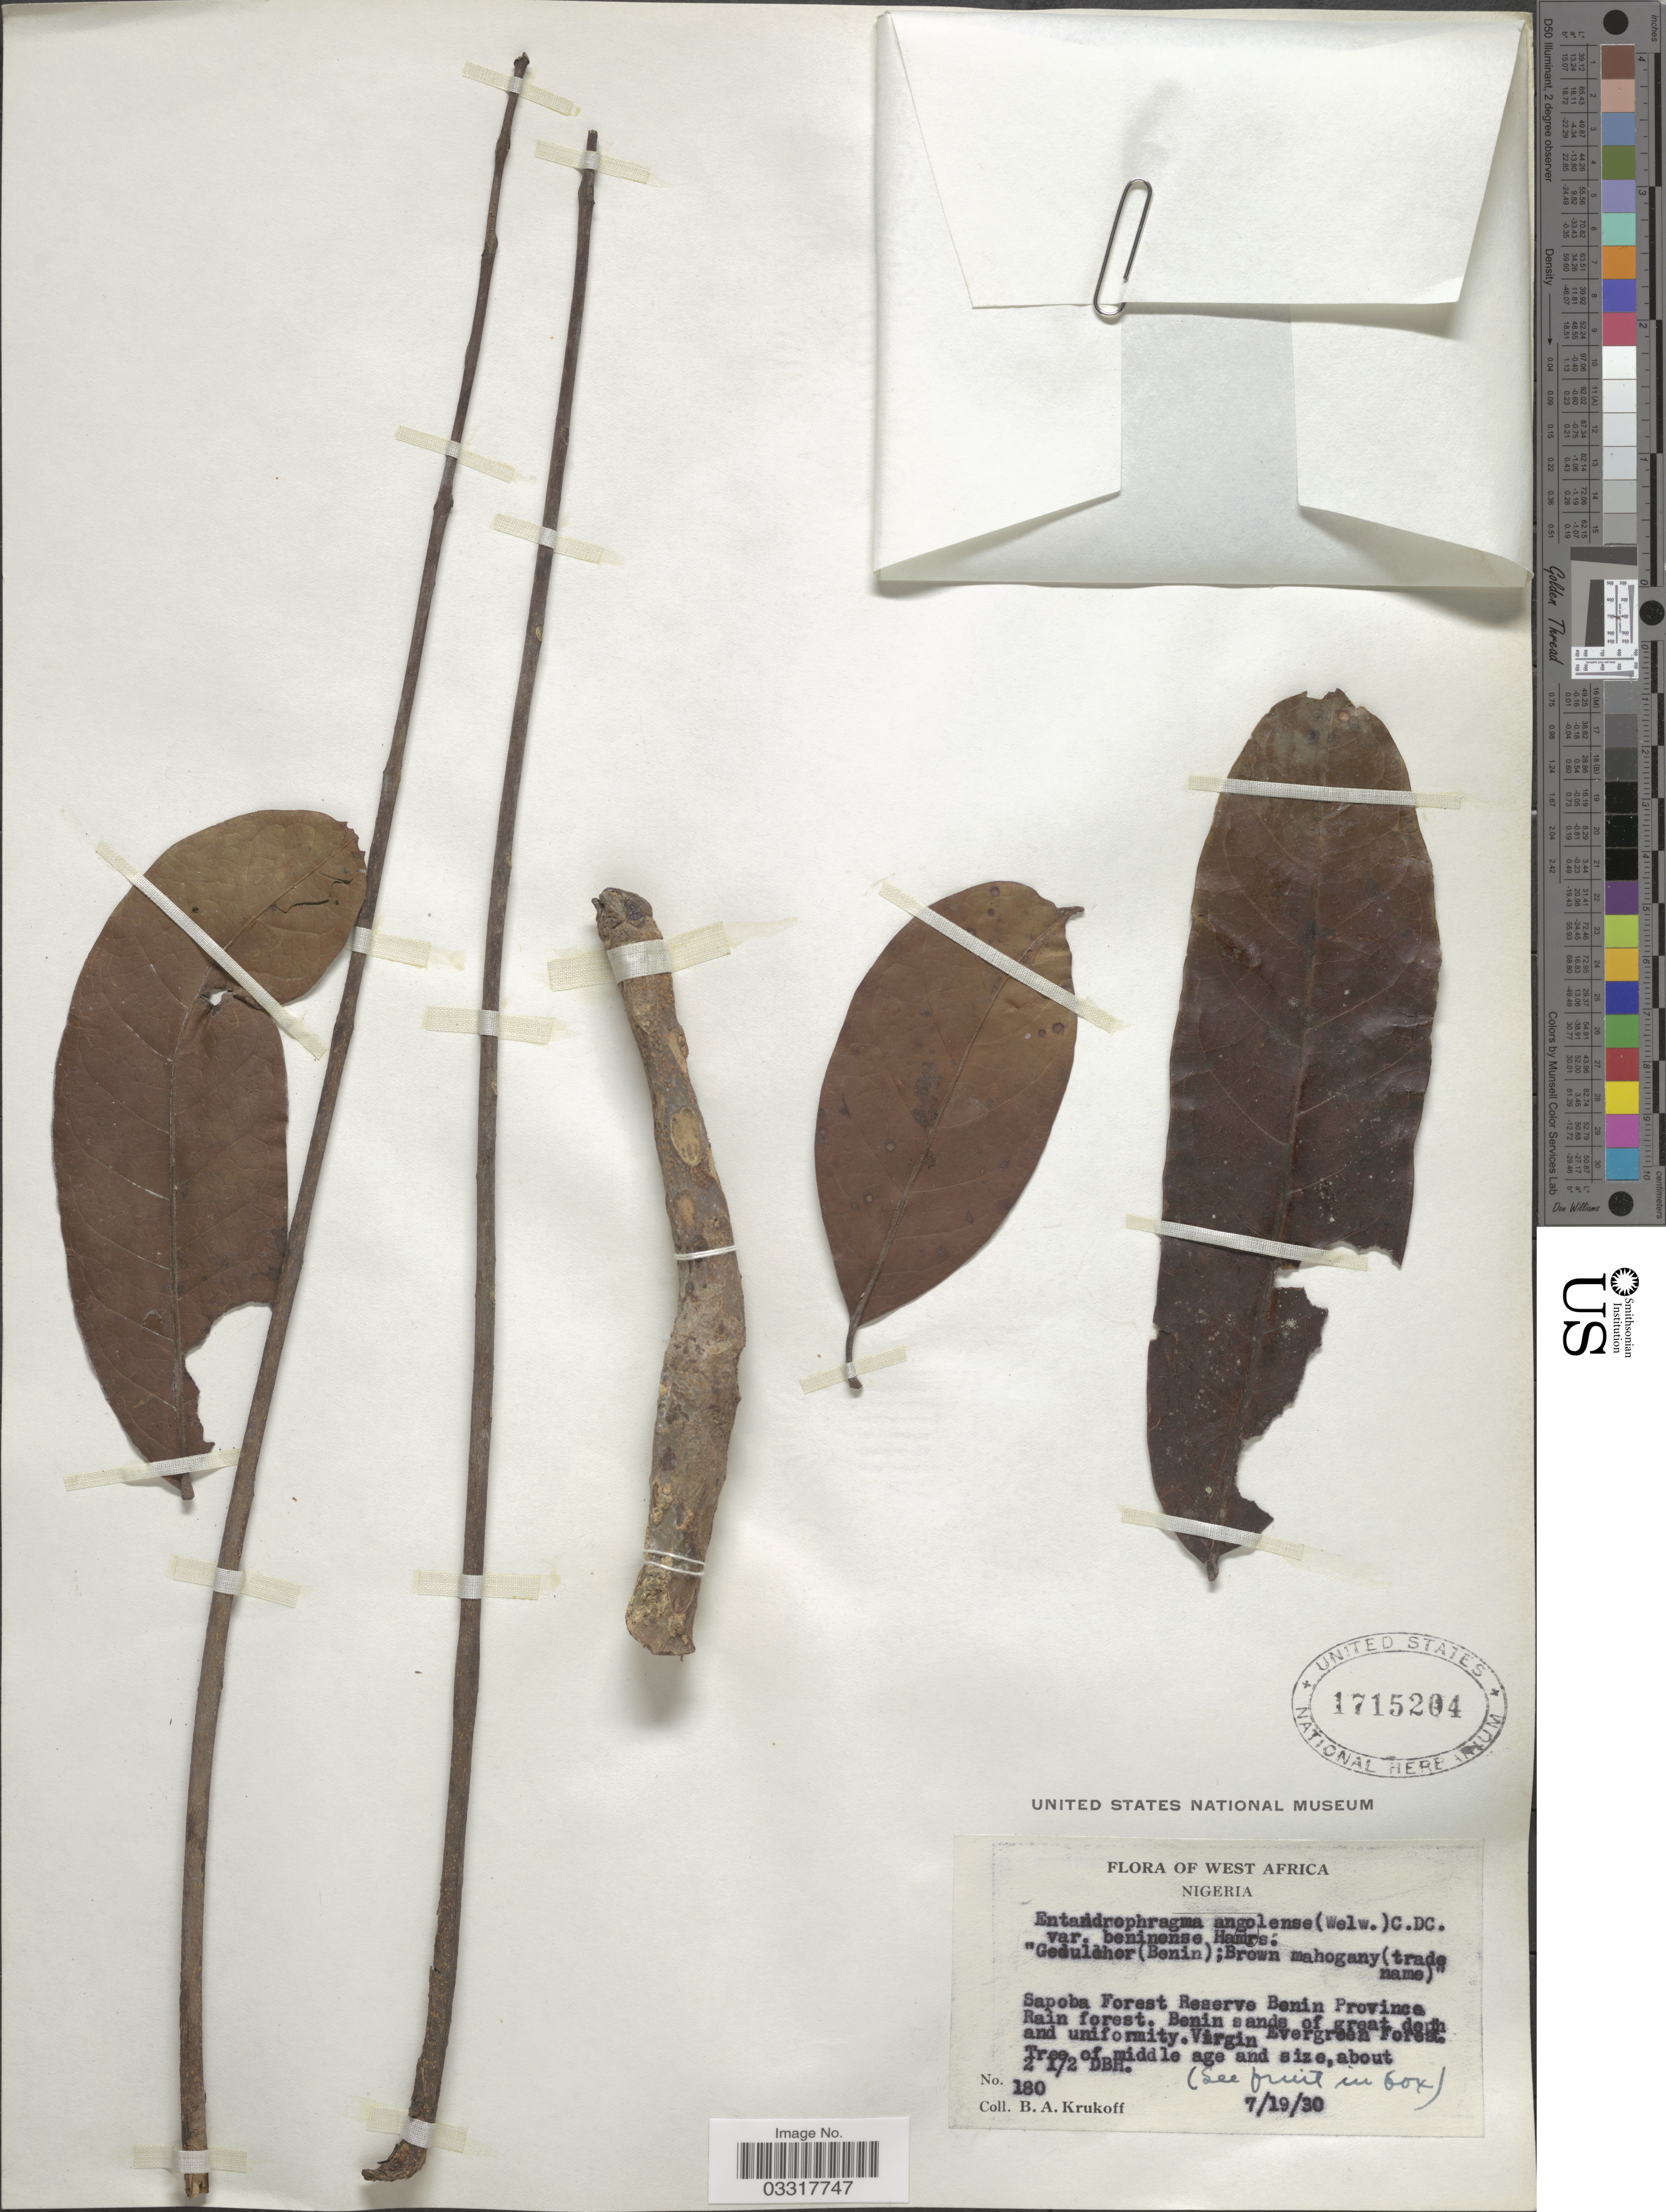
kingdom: Plantae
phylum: Tracheophyta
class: Magnoliopsida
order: Sapindales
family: Meliaceae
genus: Entandrophragma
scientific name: Entandrophragma angolense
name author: (Welw.) C. DC.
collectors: B. A. Krukoff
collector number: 180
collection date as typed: Transcribed d/m/y: 19/7/30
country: Nigeria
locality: West Africa, Sapoba Forest Reserve Benin Province Rain forest, Benin sands.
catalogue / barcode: US 1715204